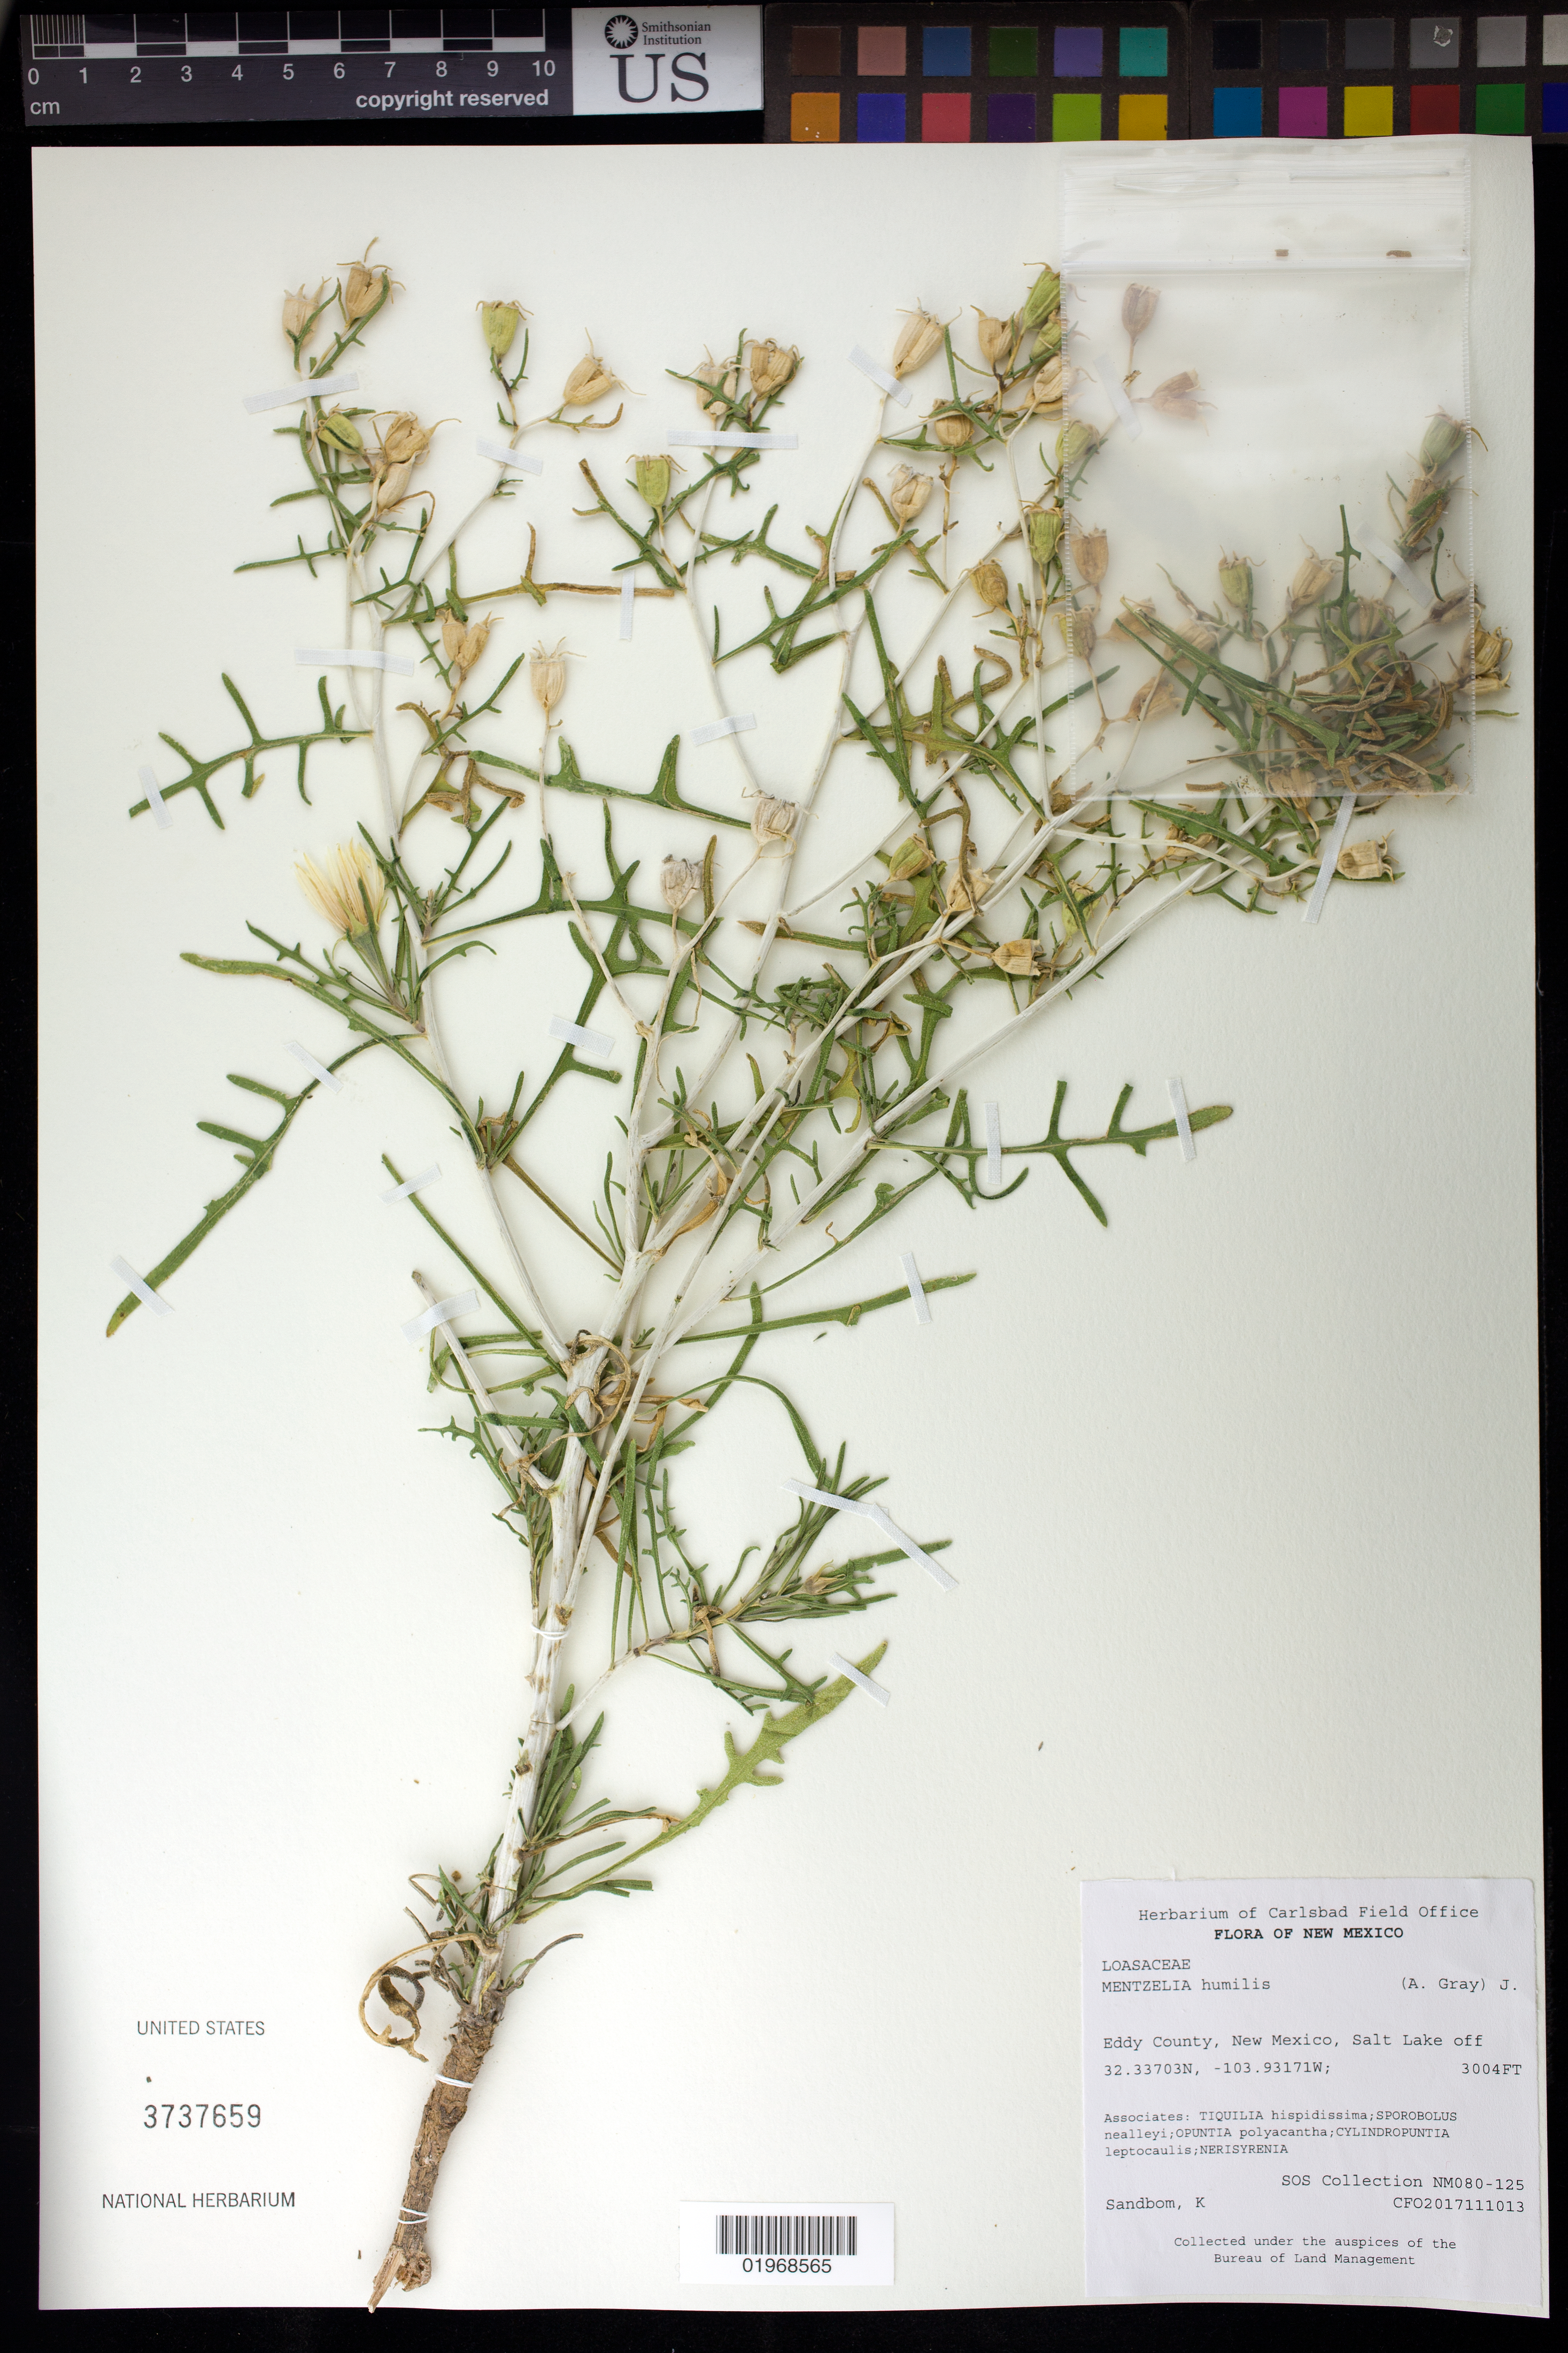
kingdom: Plantae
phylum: Tracheophyta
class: Magnoliopsida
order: Cornales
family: Loasaceae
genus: Mentzelia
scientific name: Mentzelia humilis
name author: (Urb. & Gilg) J. Darl.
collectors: K. Sandbom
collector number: NM080-125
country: United States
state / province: New Mexico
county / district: Eddy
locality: Carlsbad Resource Area, Salt Lake off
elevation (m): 916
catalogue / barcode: US 3737659